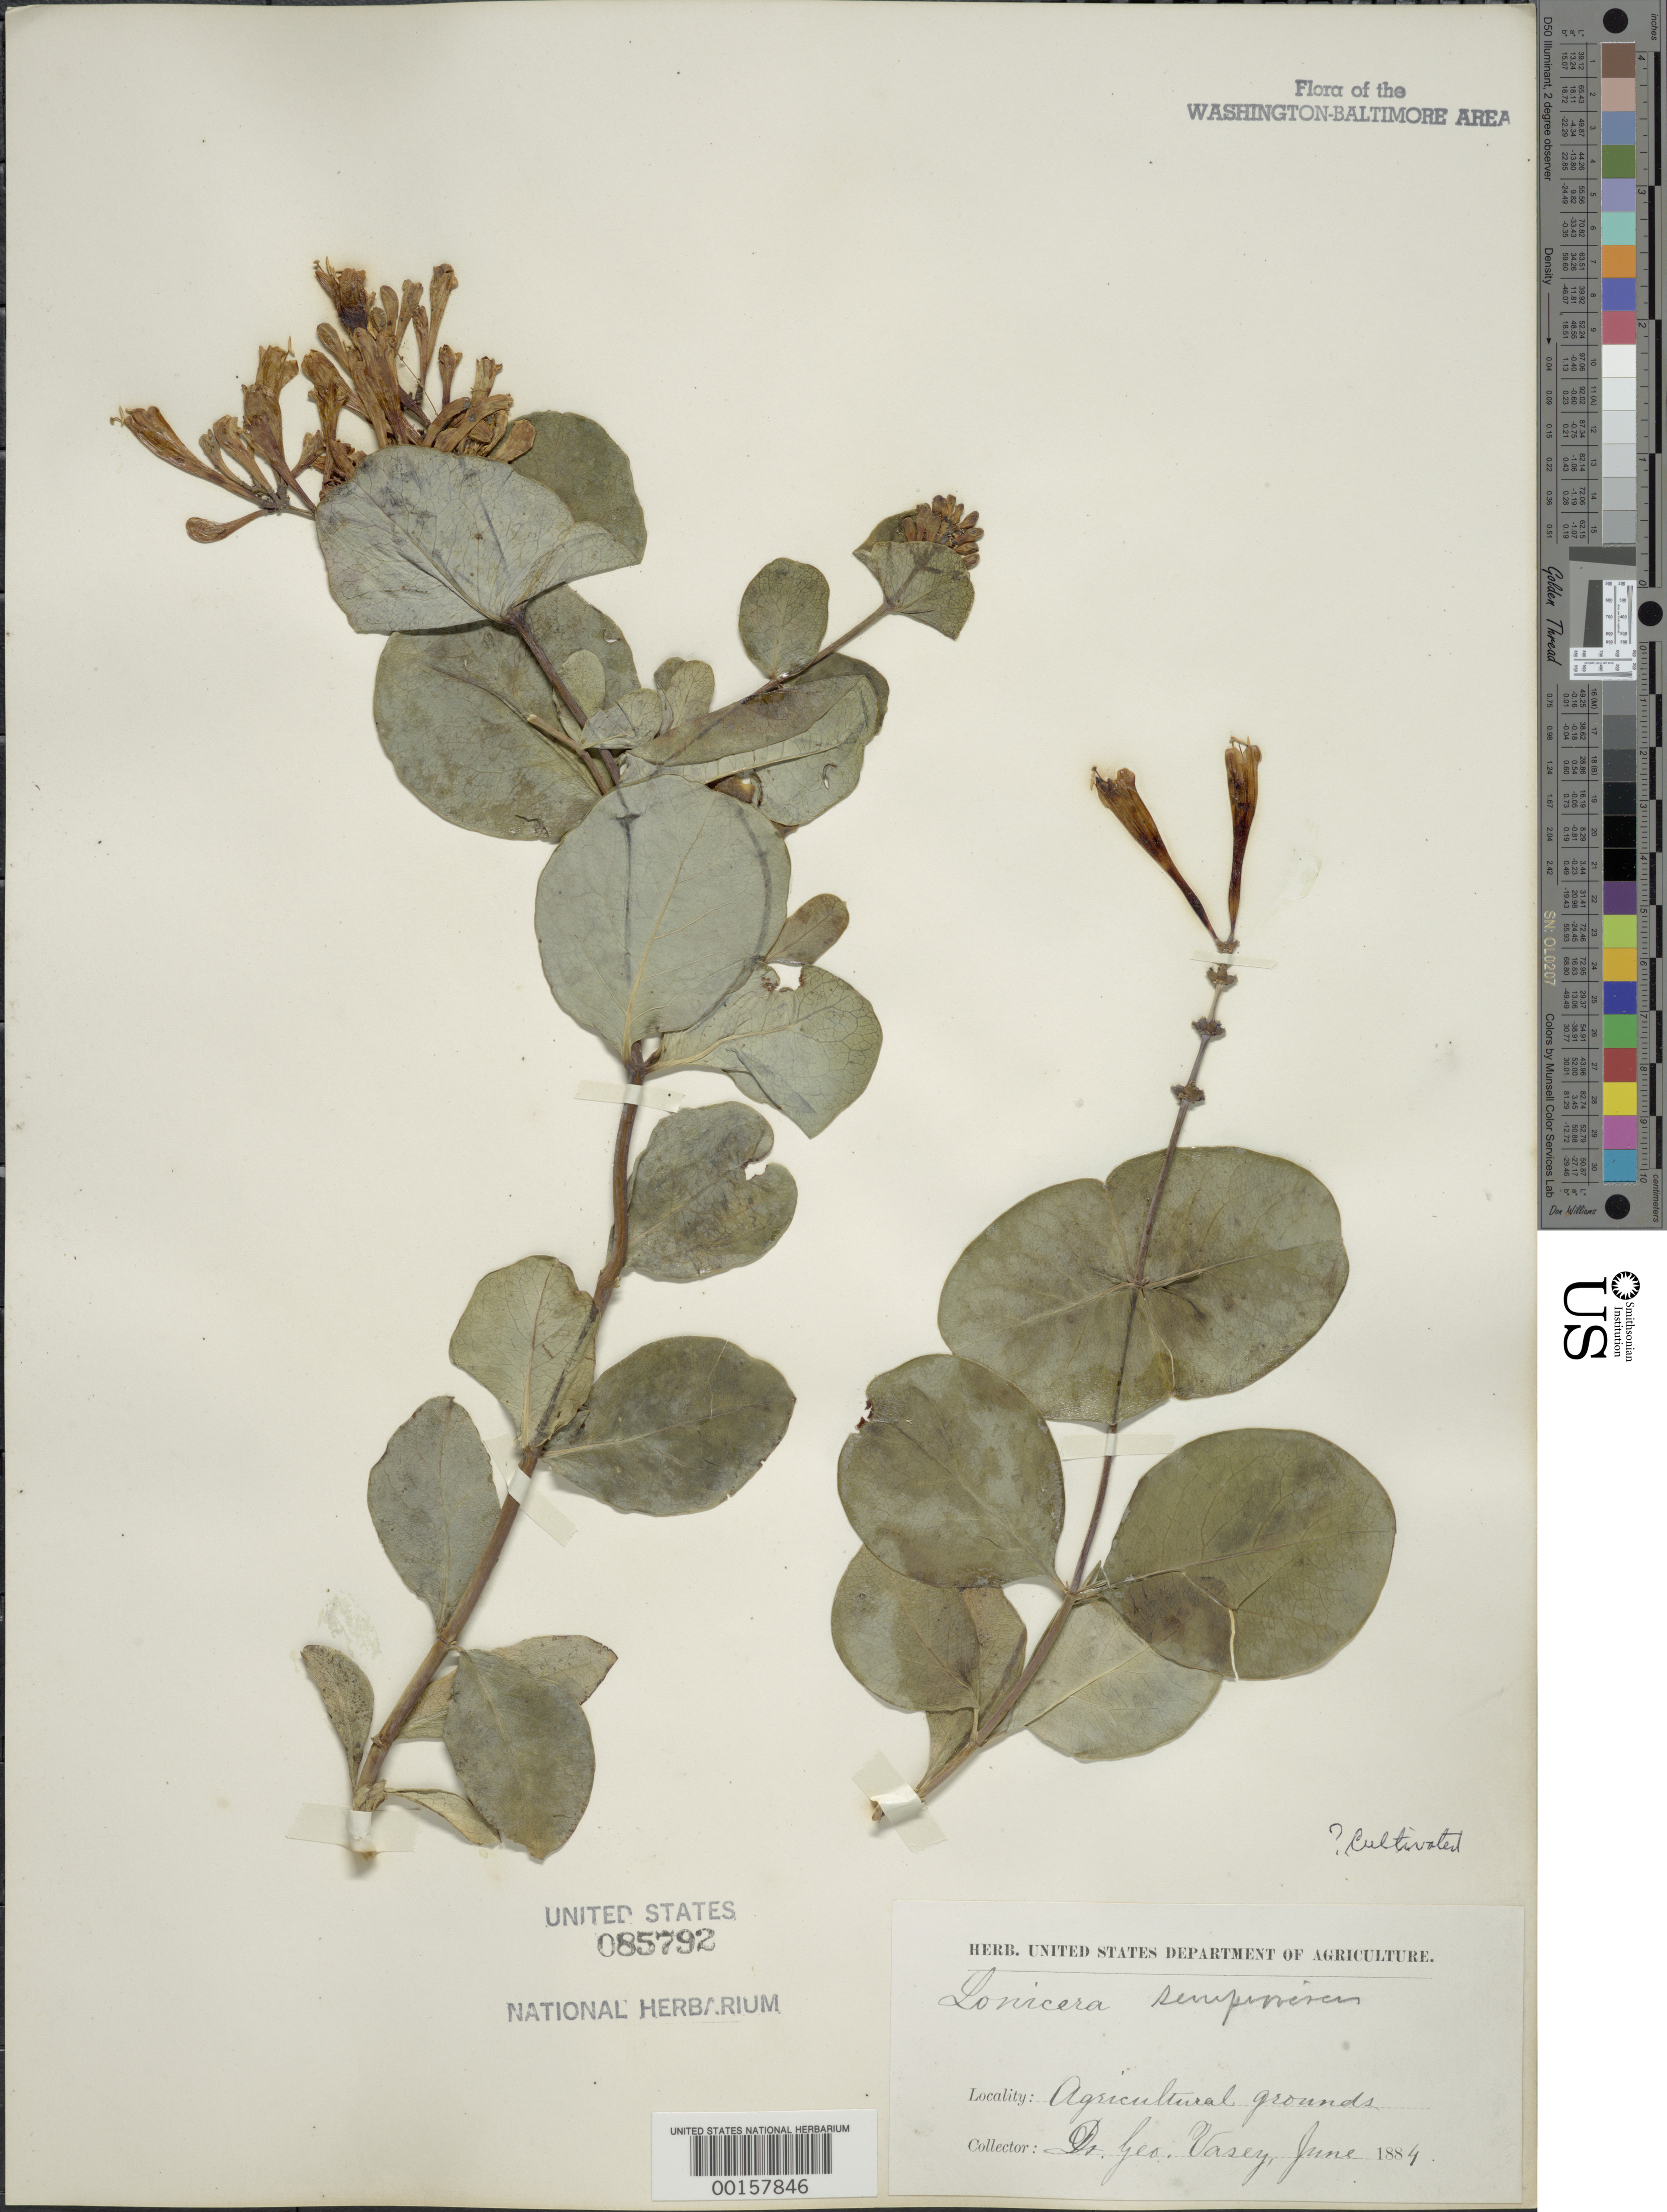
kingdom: Plantae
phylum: Tracheophyta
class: Magnoliopsida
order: Dipsacales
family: Caprifoliaceae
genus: Lonicera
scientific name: Lonicera sempervirens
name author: L.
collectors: G. Vasey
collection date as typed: Jun 1884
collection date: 1884-06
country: United States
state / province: District of Columbia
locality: Dept. of Agriculture grounds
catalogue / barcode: US 85792